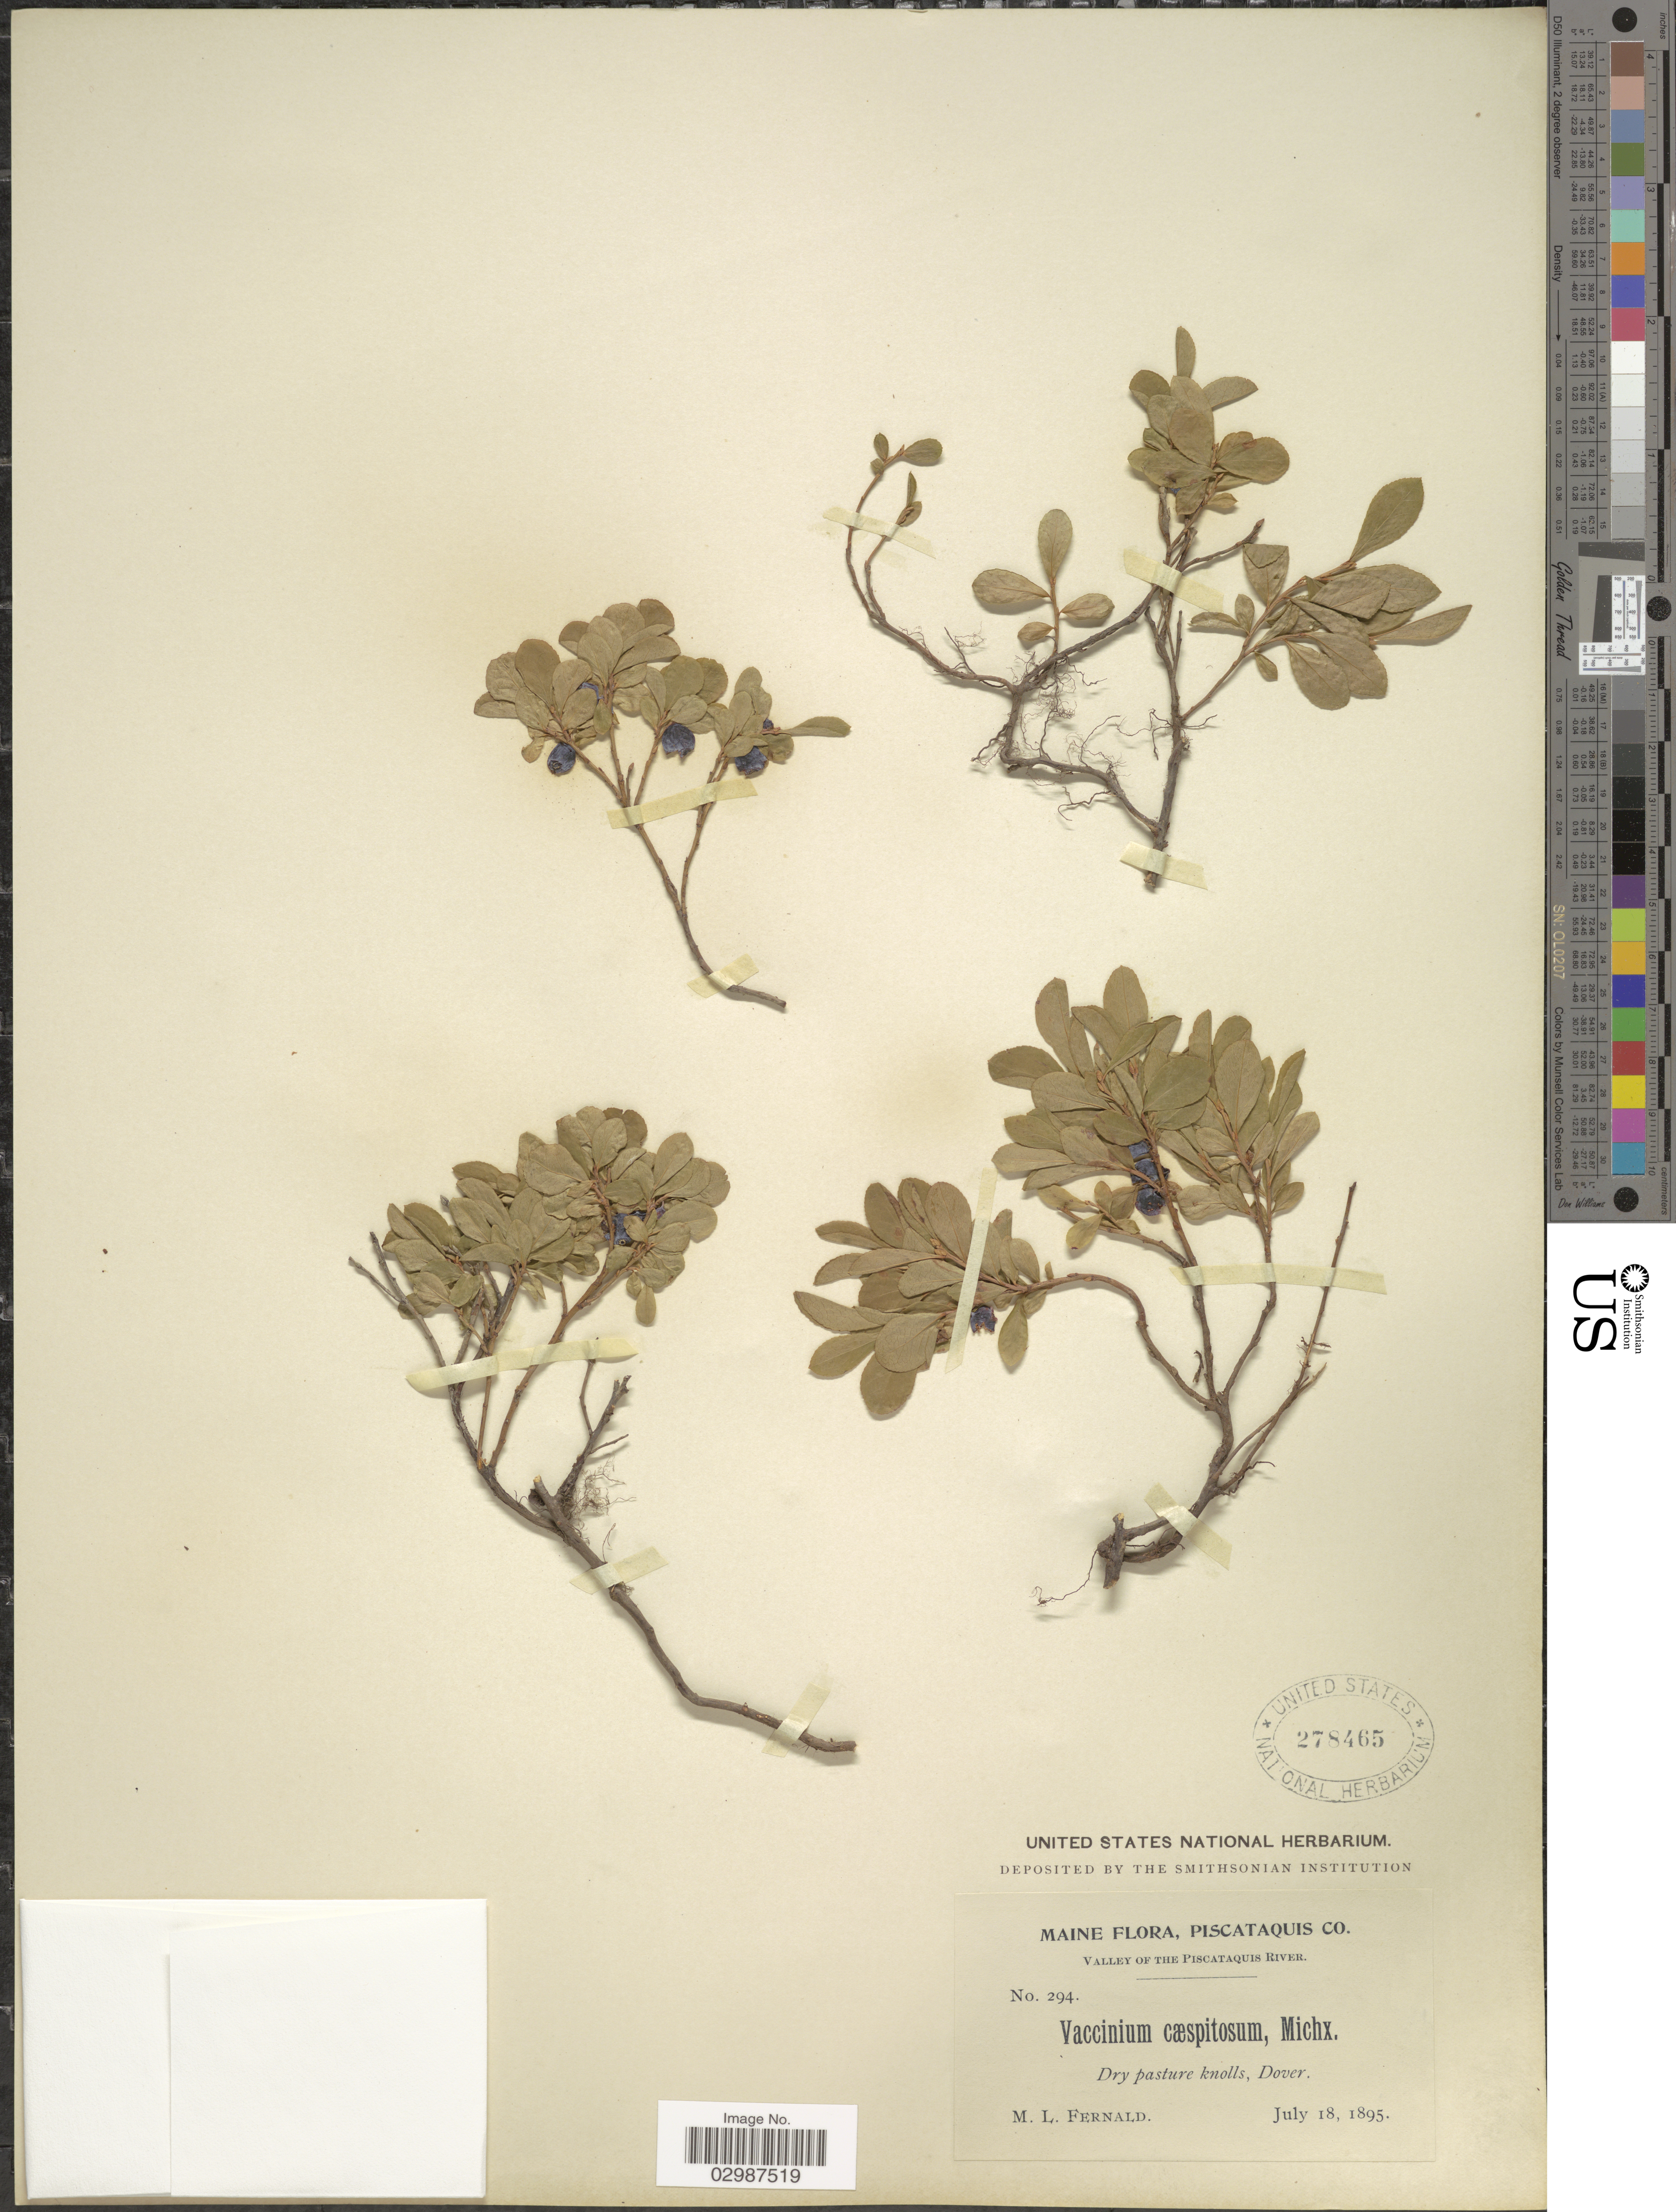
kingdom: Plantae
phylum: Tracheophyta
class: Magnoliopsida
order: Ericales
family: Ericaceae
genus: Vaccinium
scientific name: Vaccinium caespitosum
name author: Michx.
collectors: M. L. Fernald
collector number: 294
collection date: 1895-07-18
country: United States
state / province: Maine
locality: Piscataquis Co. Valley of the Piscataquis River. Dover.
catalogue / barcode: US 278465